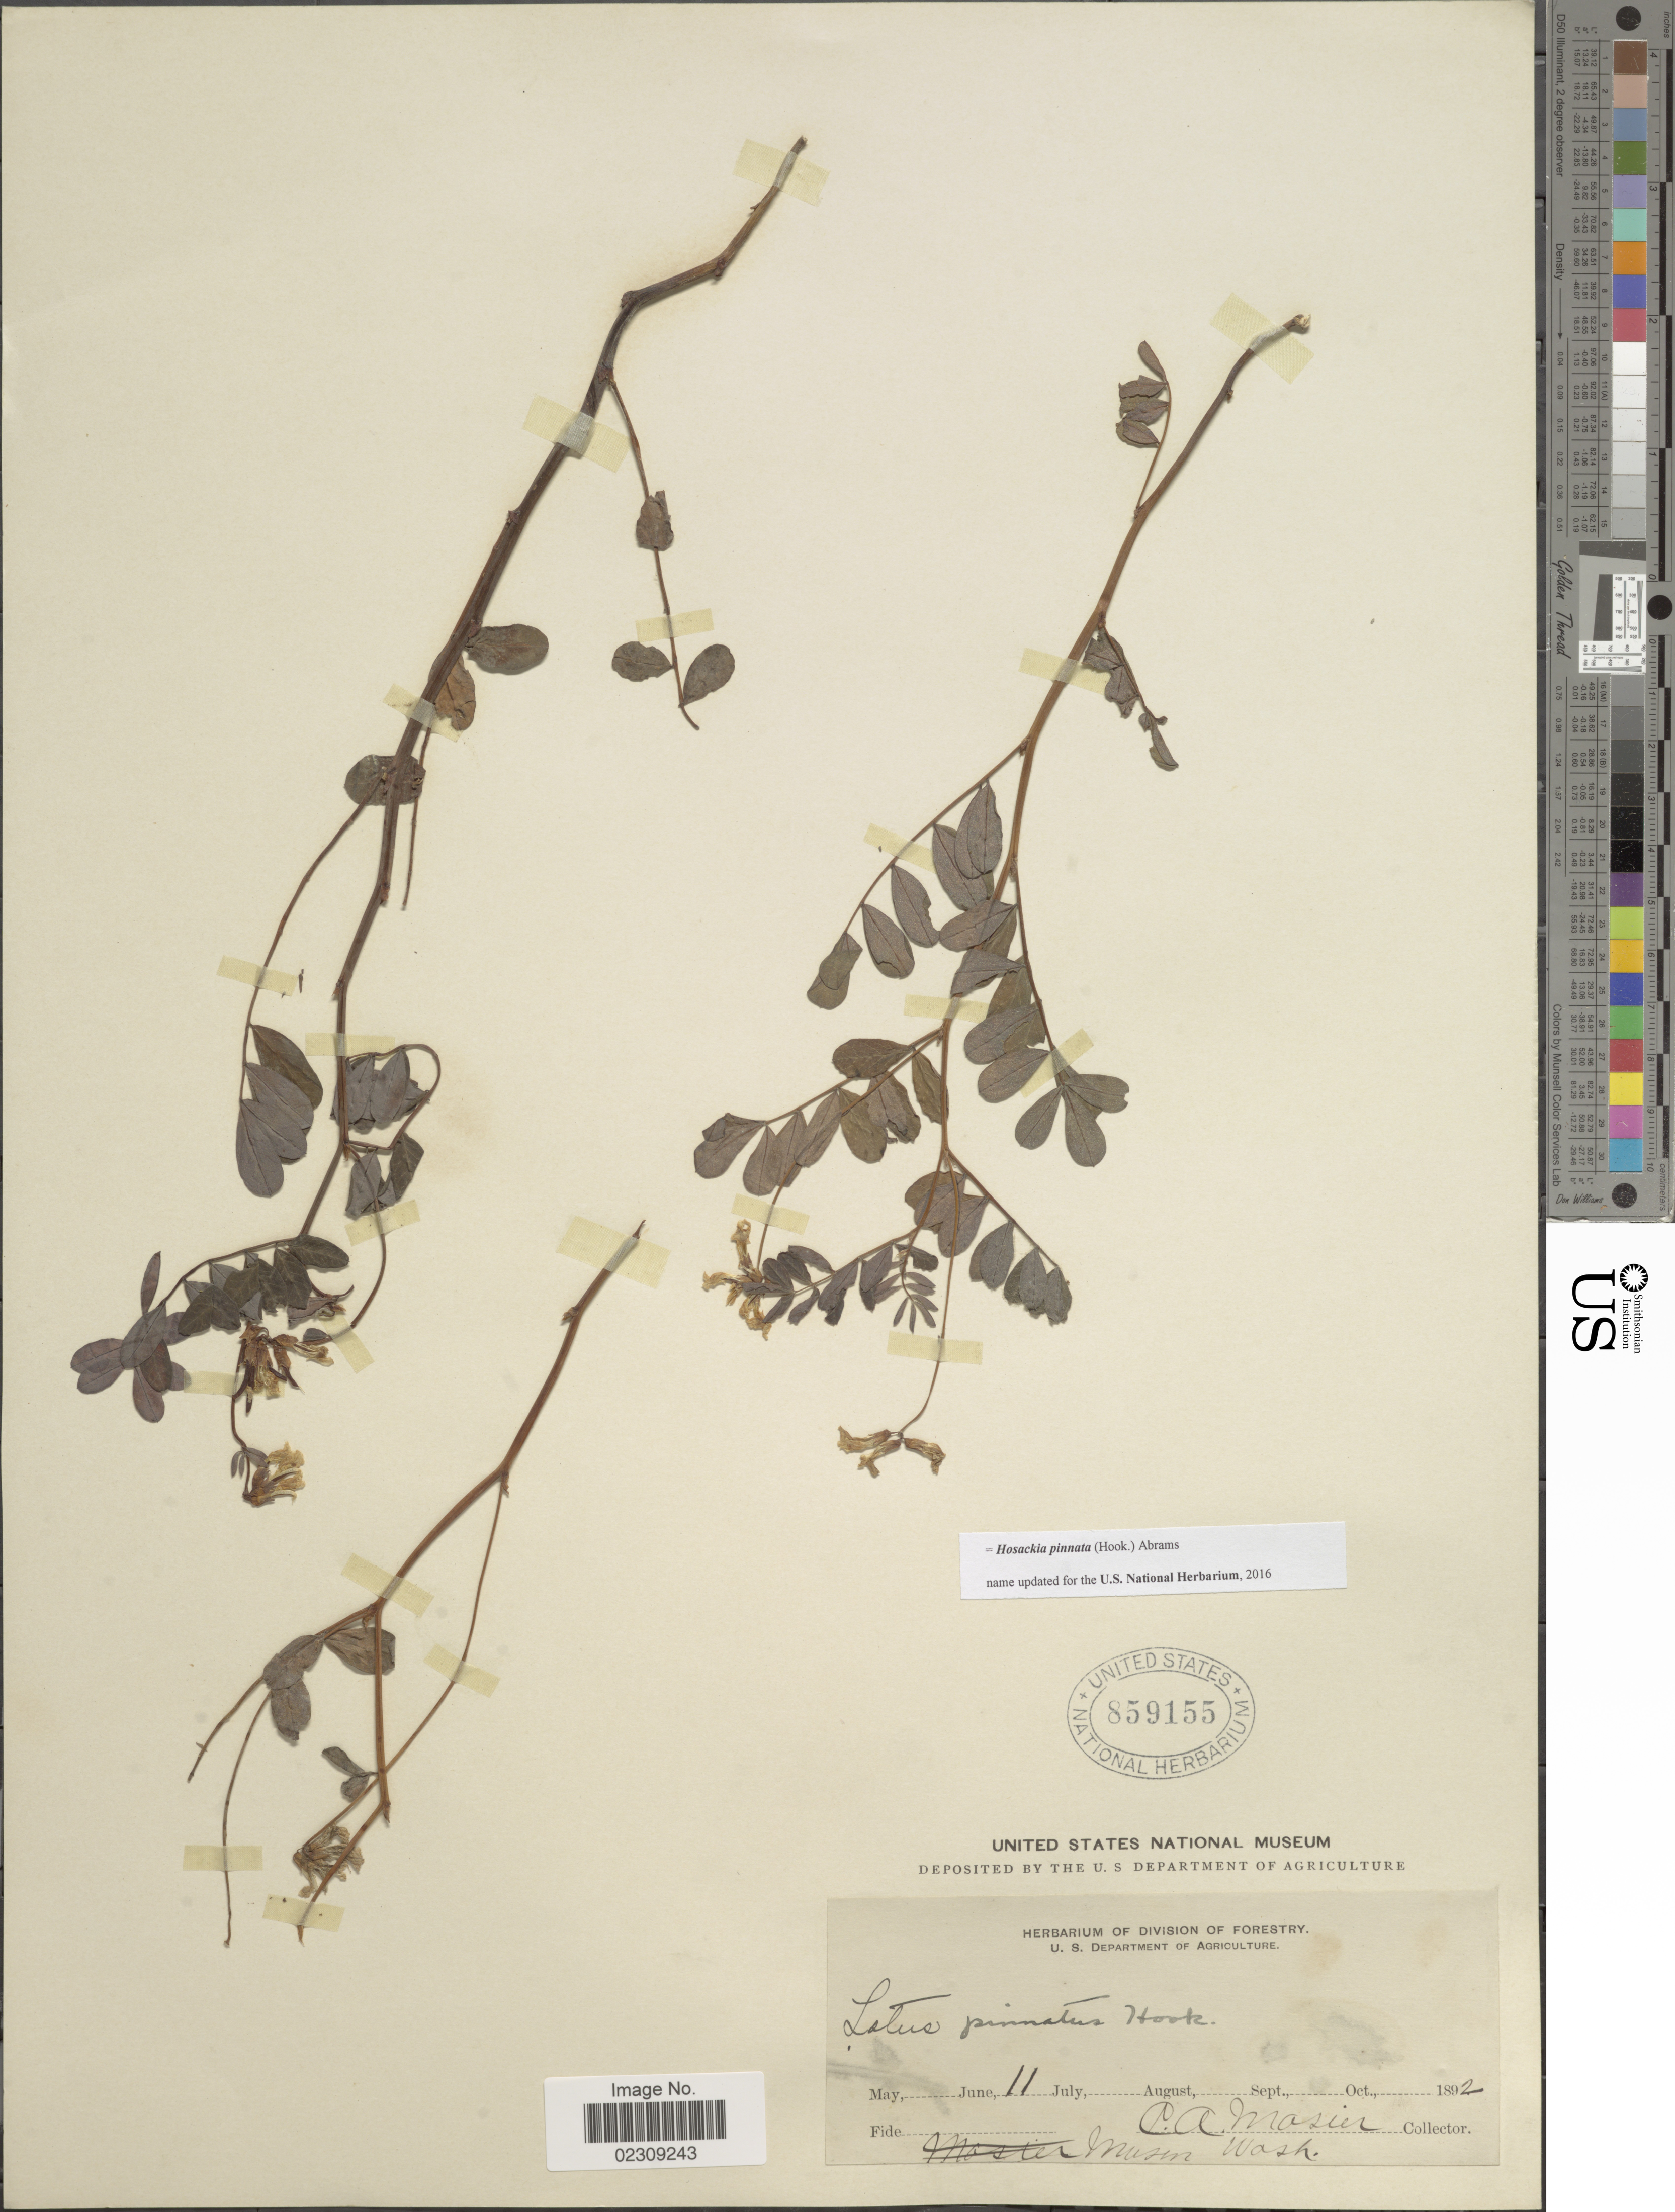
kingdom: Plantae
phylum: Tracheophyta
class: Magnoliopsida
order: Fabales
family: Fabaceae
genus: Hosackia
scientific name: Hosackia pinnata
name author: (Hook.) Abrams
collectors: C. A. Mosier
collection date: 1892-06-11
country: United States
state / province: Washington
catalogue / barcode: US 859155